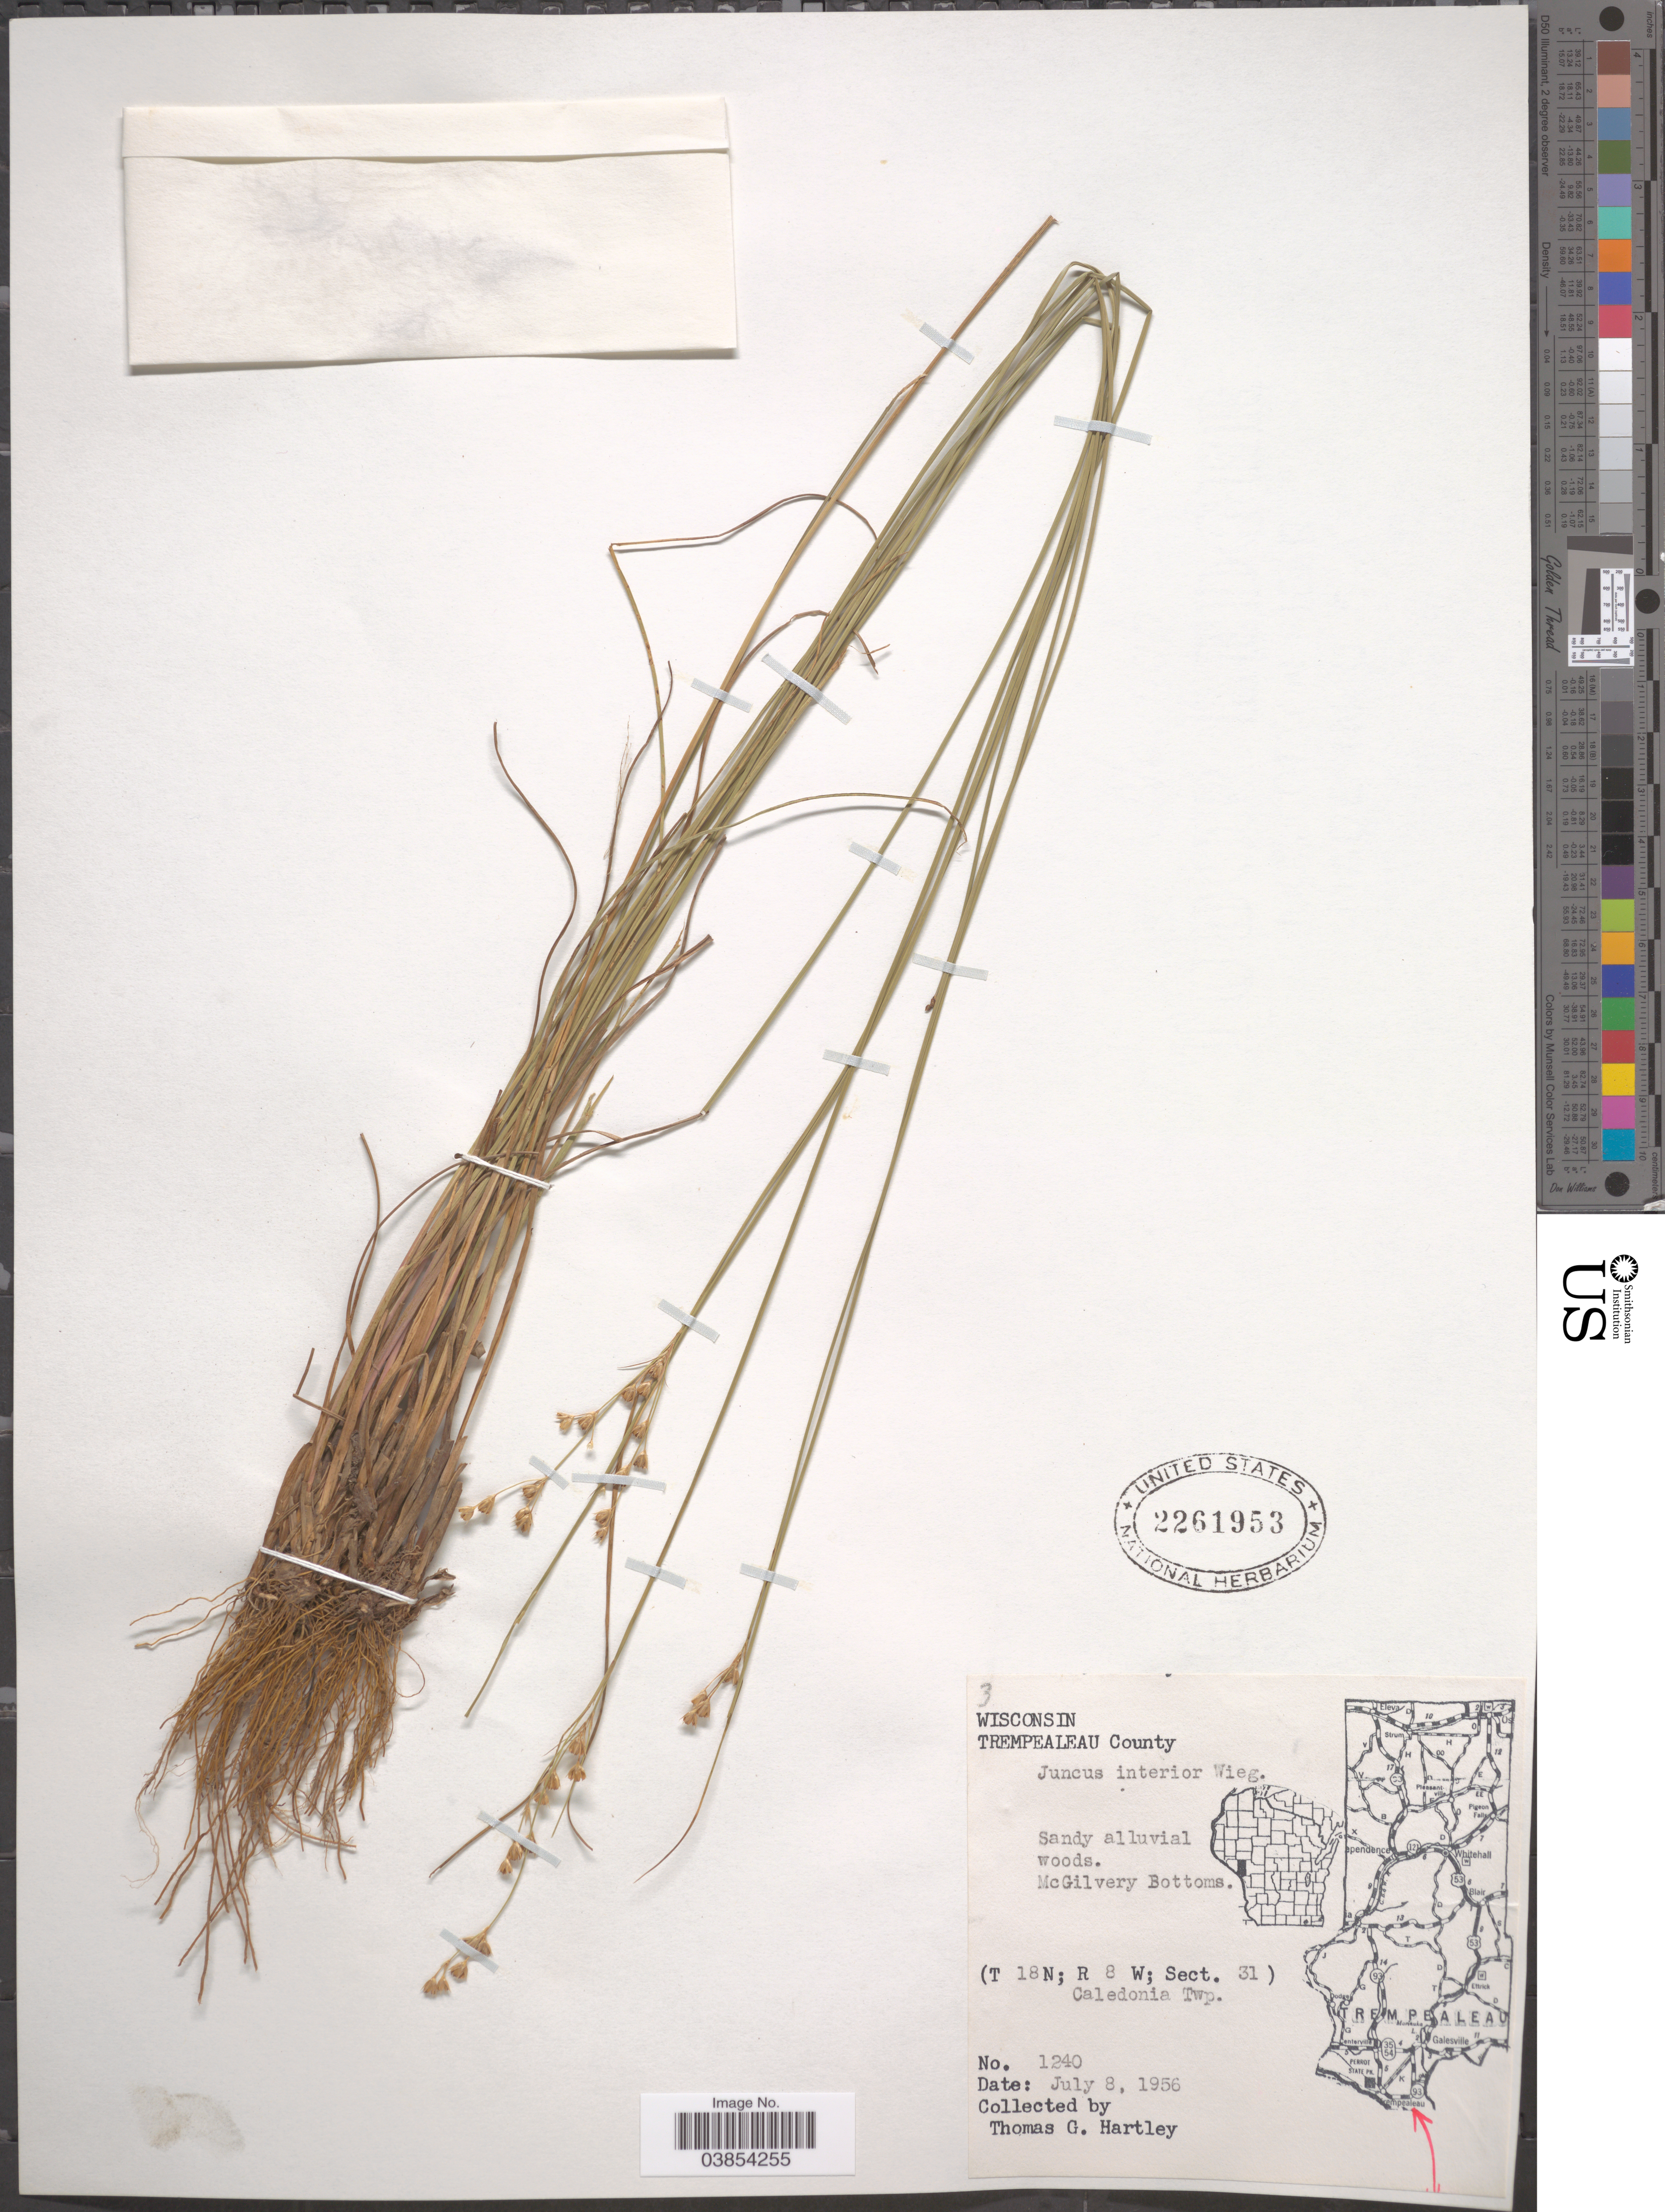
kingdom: Plantae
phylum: Tracheophyta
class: Liliopsida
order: Poales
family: Juncaceae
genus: Juncus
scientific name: Juncus interior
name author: Wiegand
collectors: T. G. Hartley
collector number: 1240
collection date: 1956-07-08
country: United States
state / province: Wisconsin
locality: Trempealeau County. McGilvery Bottoms. (T18N; R8W; Sect. 31) Caledonia Twp.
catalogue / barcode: US 2261953